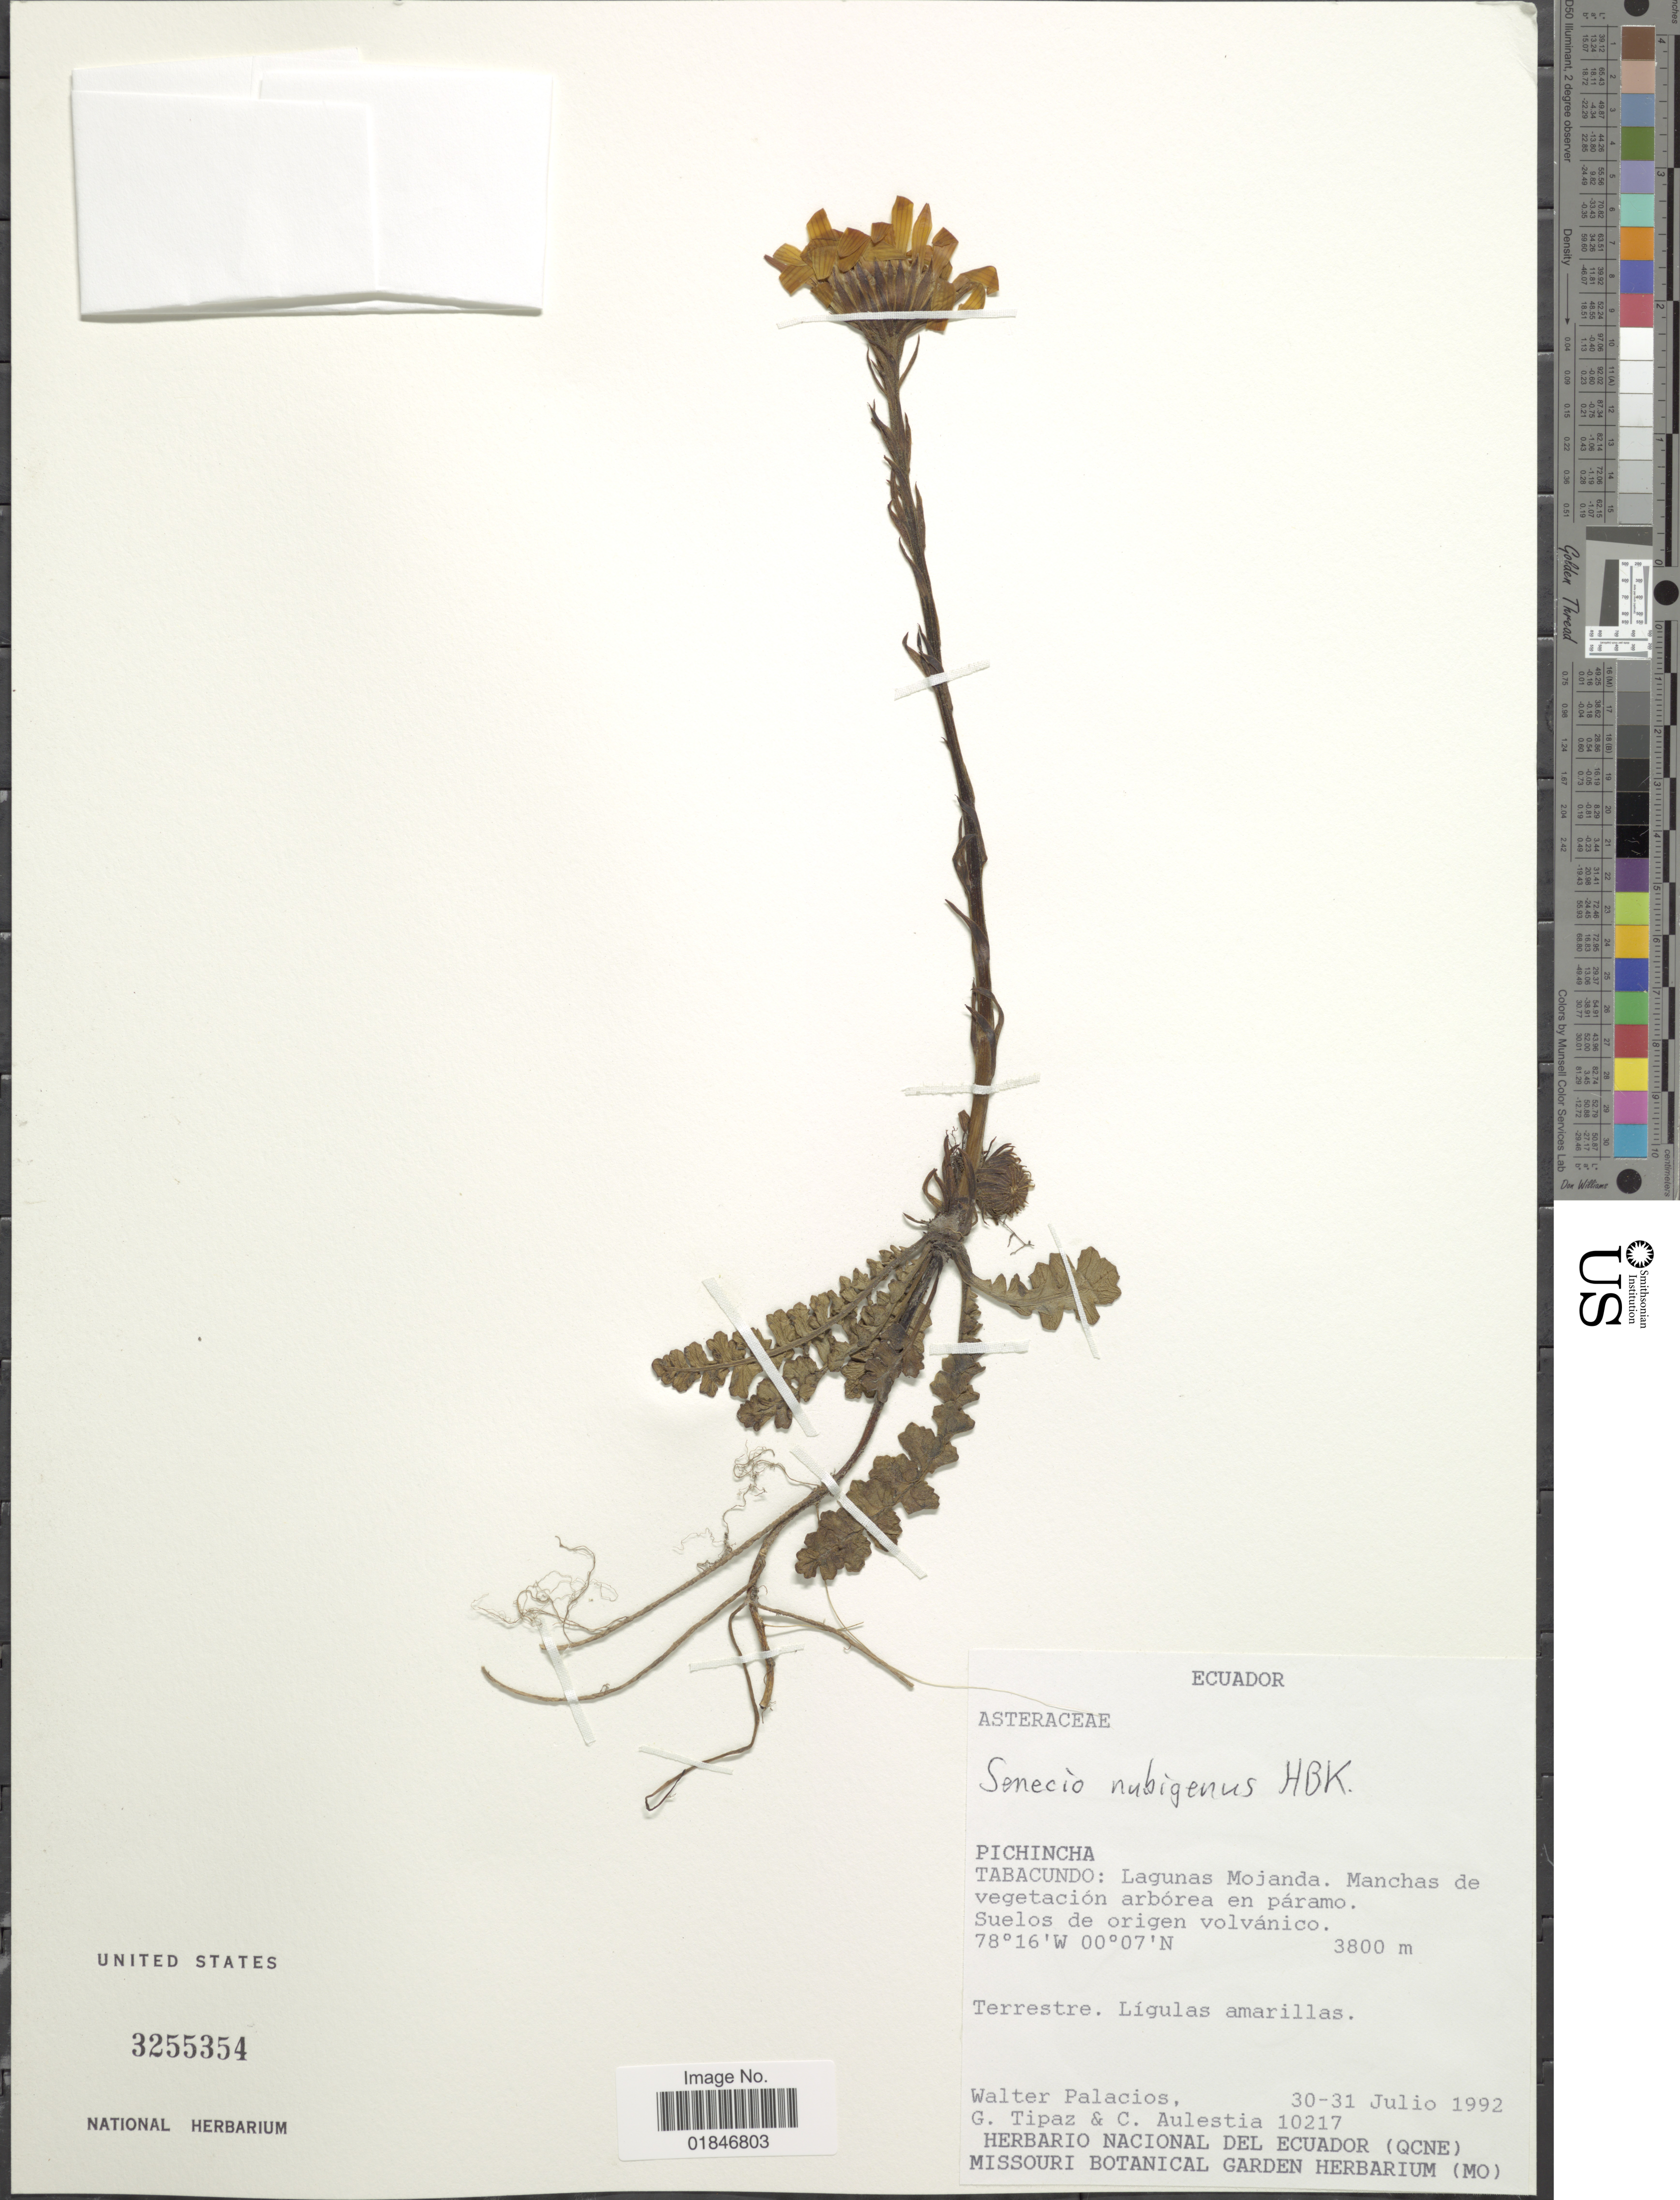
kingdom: Plantae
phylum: Tracheophyta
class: Magnoliopsida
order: Asterales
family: Asteraceae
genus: Dorobaea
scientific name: Dorobaea pimpinellifolia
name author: (Kunth) B. Nord.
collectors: W. Palacios, G. Tipaz & C. Aulestia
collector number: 10217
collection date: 1992-07-30/1992-07-31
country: Ecuador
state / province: Pichincha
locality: Pichincha, Tabacundo: Lagunas Mojanda. Manchas de vegetacion arborea en paramo.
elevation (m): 3800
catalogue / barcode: US 3255354